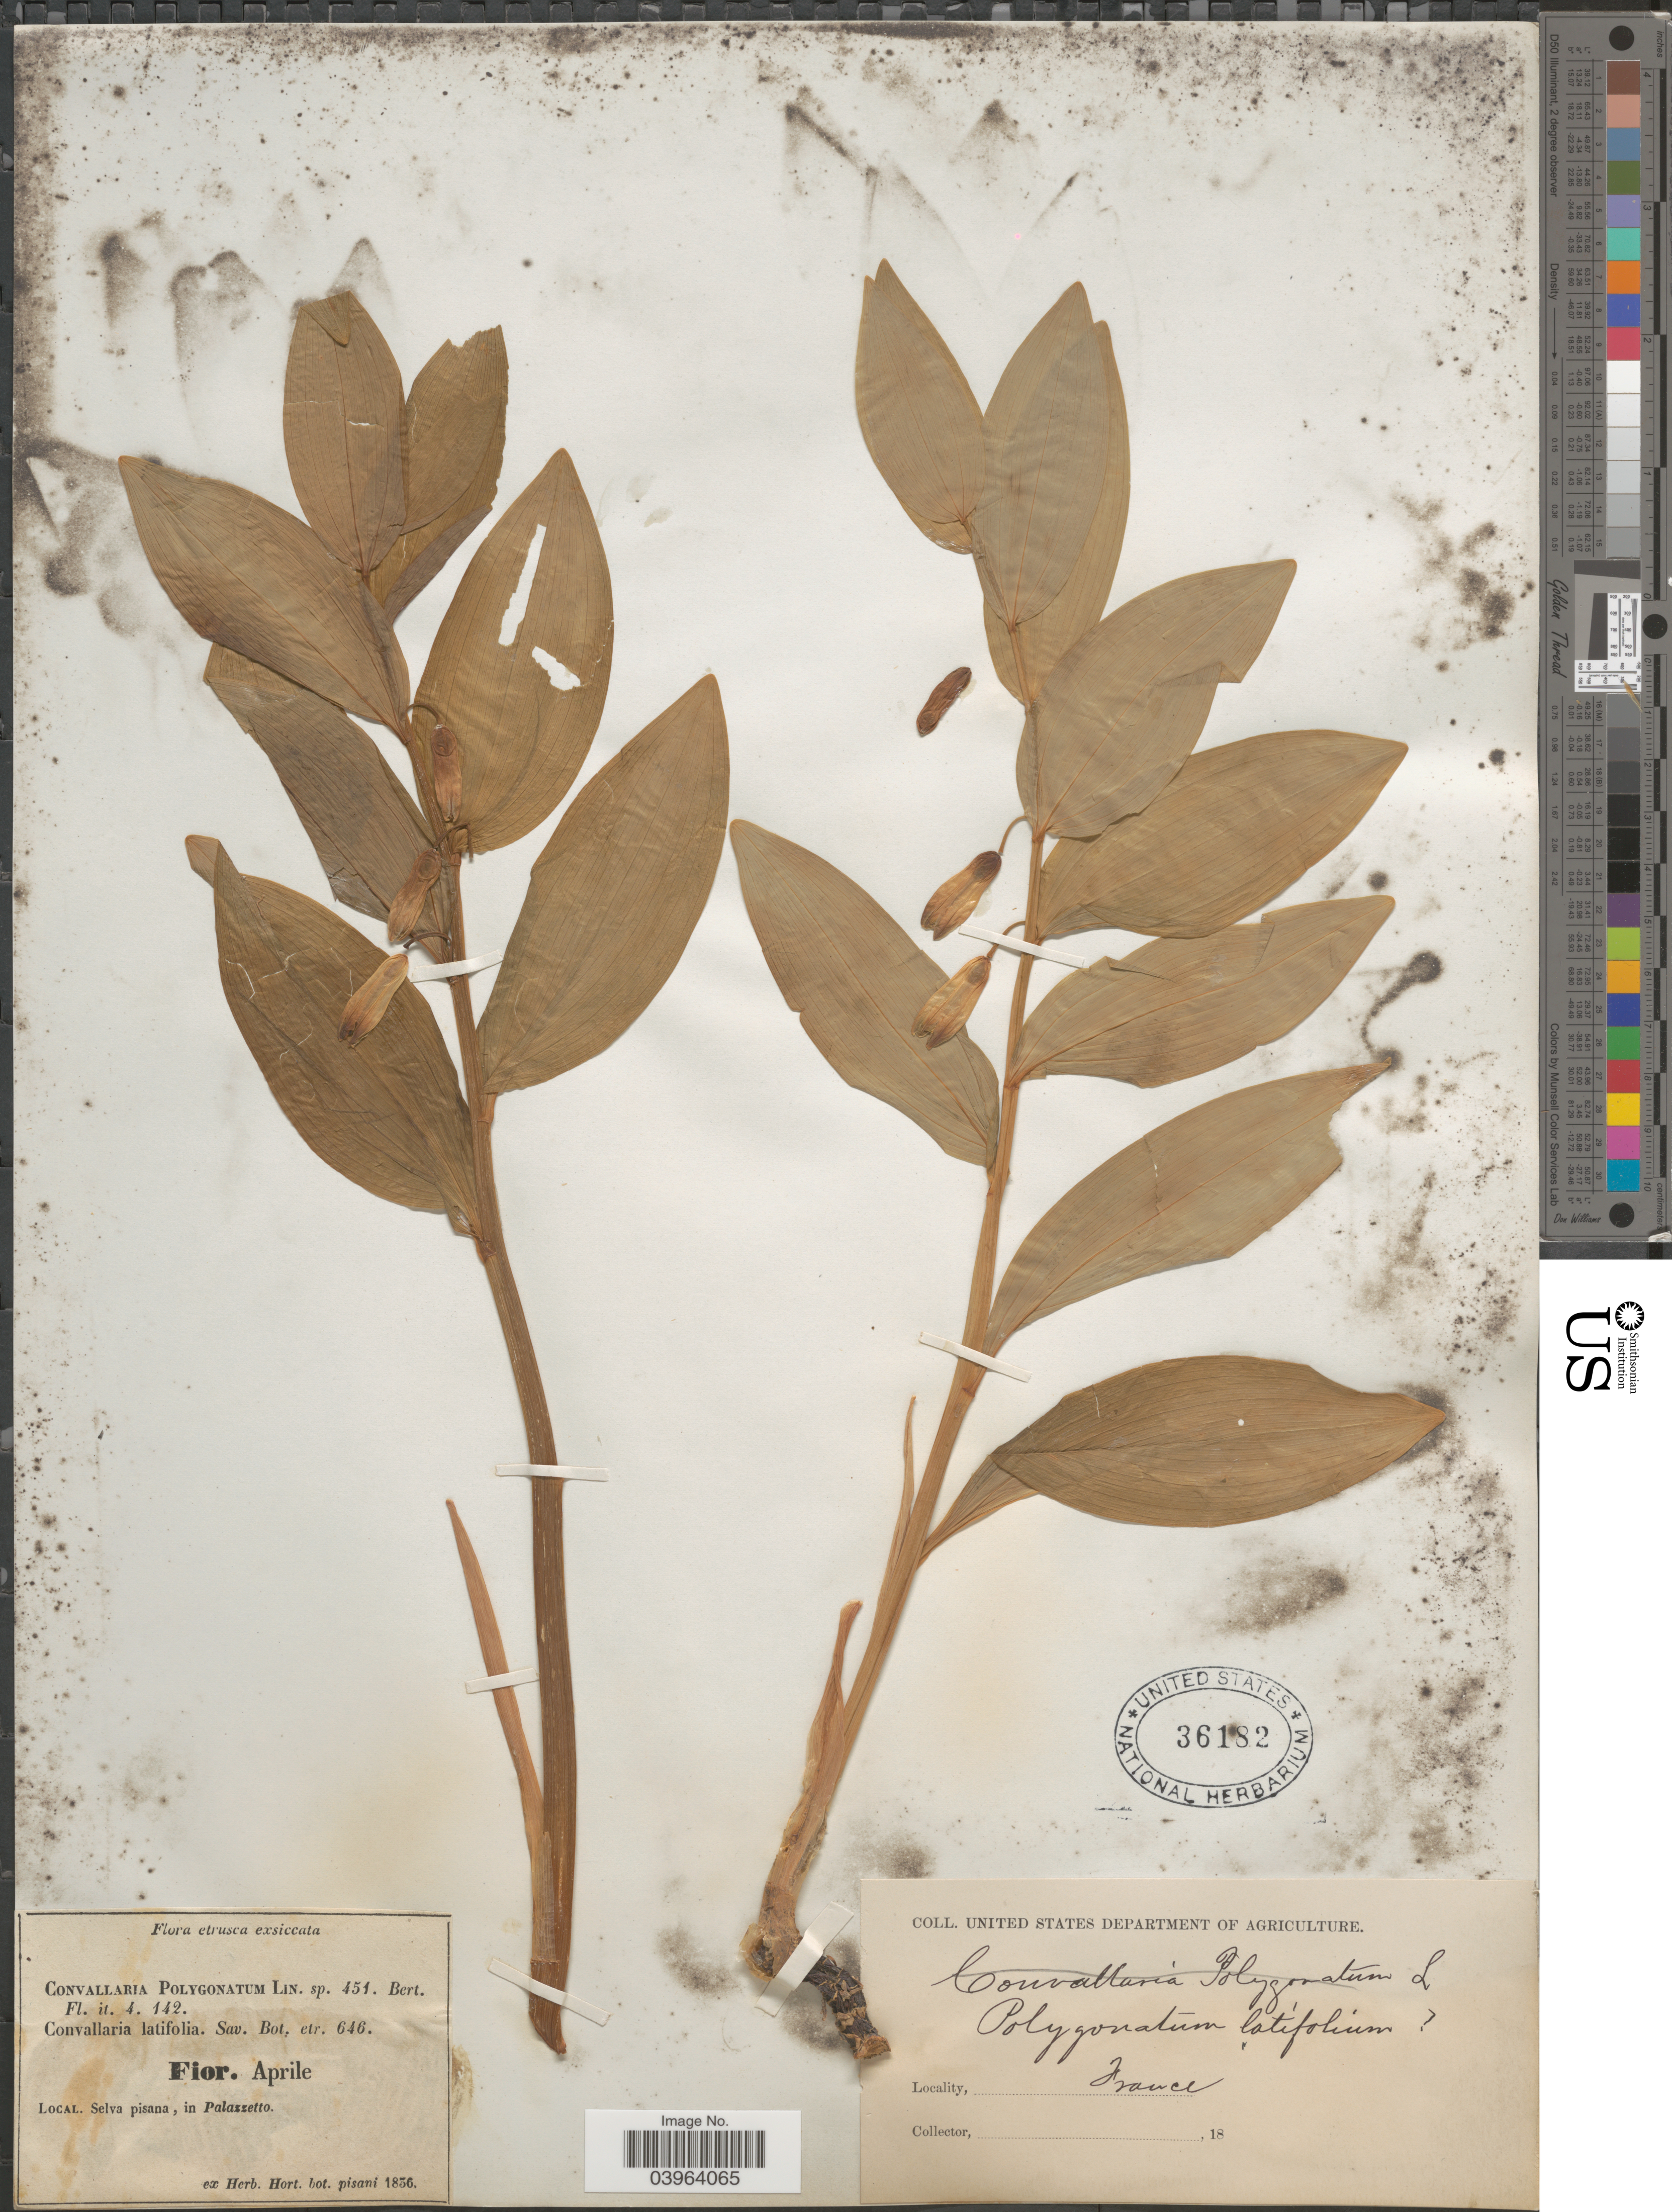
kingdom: Plantae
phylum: Tracheophyta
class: Liliopsida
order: Asparagales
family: Asparagaceae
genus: Polygonatum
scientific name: Polygonatum latifolium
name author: (Jacq.) Desf.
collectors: ex herb. Hort. Bot. Pisani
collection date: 1856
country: France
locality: Etrusca. In Palazzetto.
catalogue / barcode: US 36182